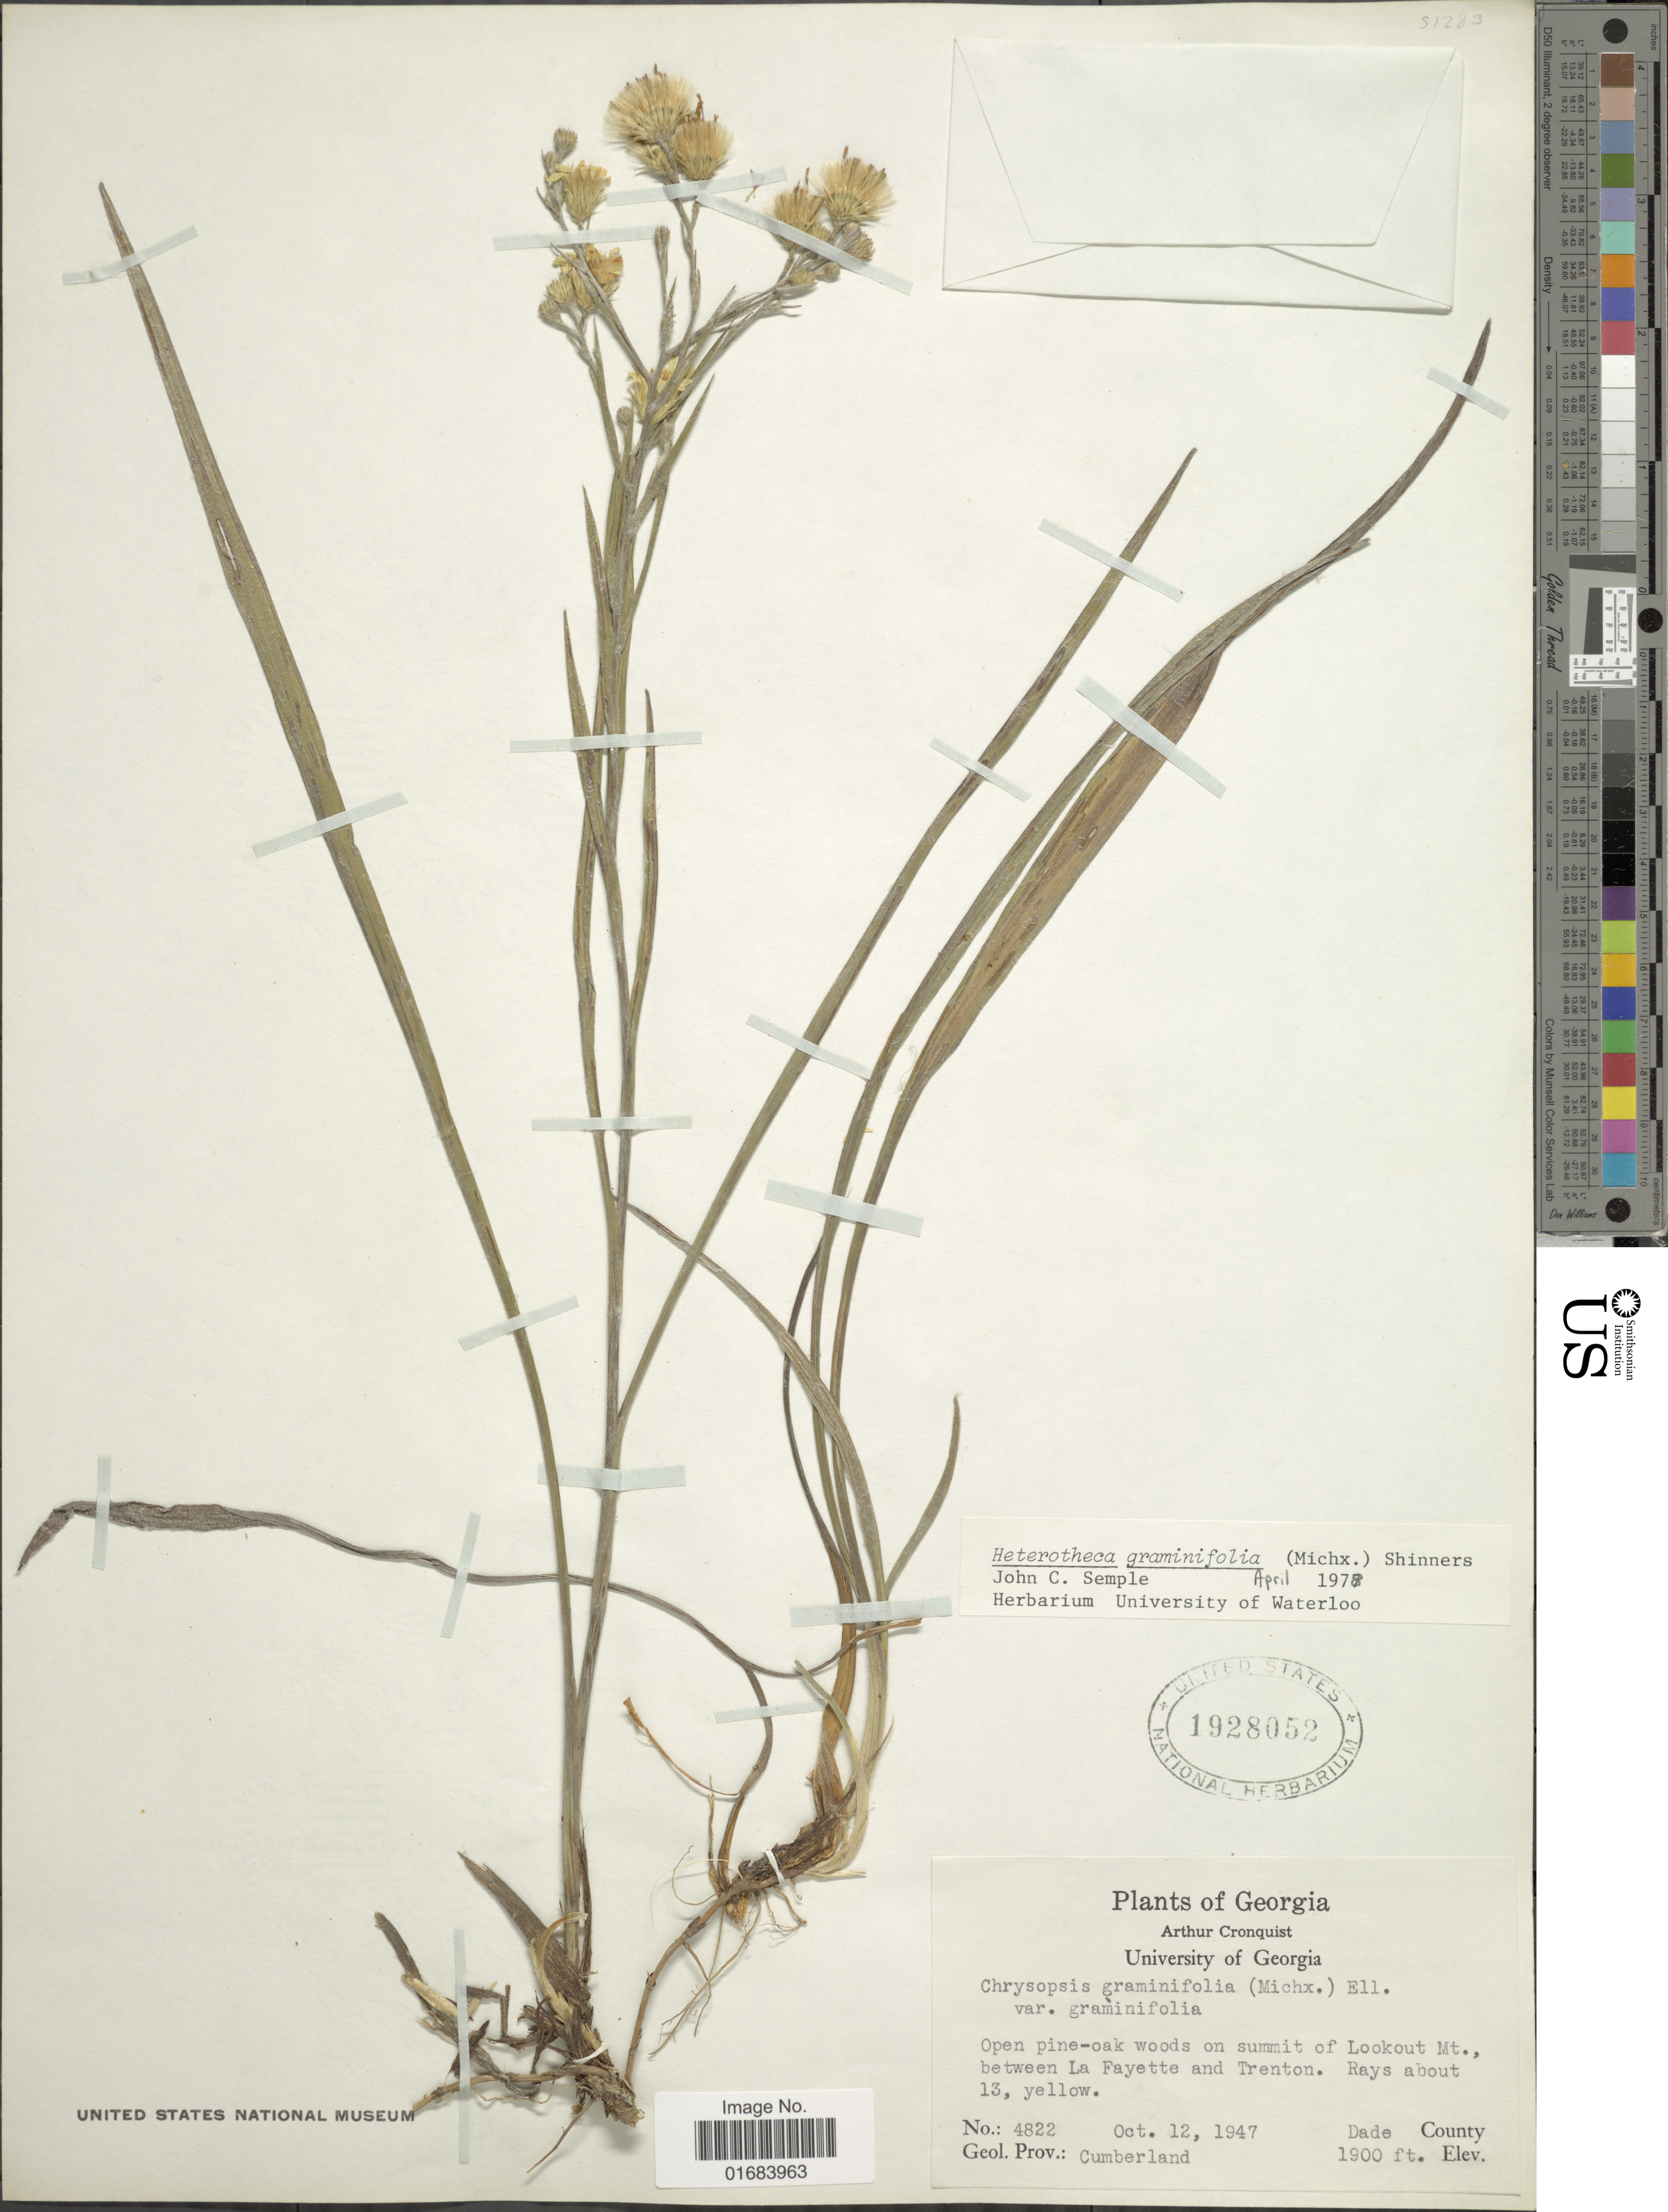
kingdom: Plantae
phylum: Tracheophyta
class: Magnoliopsida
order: Asterales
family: Asteraceae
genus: Pityopsis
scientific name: Pityopsis graminifolia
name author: (Michx.) Nutt.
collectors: A. J. Cronquist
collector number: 4822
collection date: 1947-10-12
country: United States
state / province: Georgia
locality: Dade County, on summit of Lookout Mt., between La Fayette and Trenton. Geol. Prov.: Cumberland.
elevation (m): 579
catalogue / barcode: US 1928052